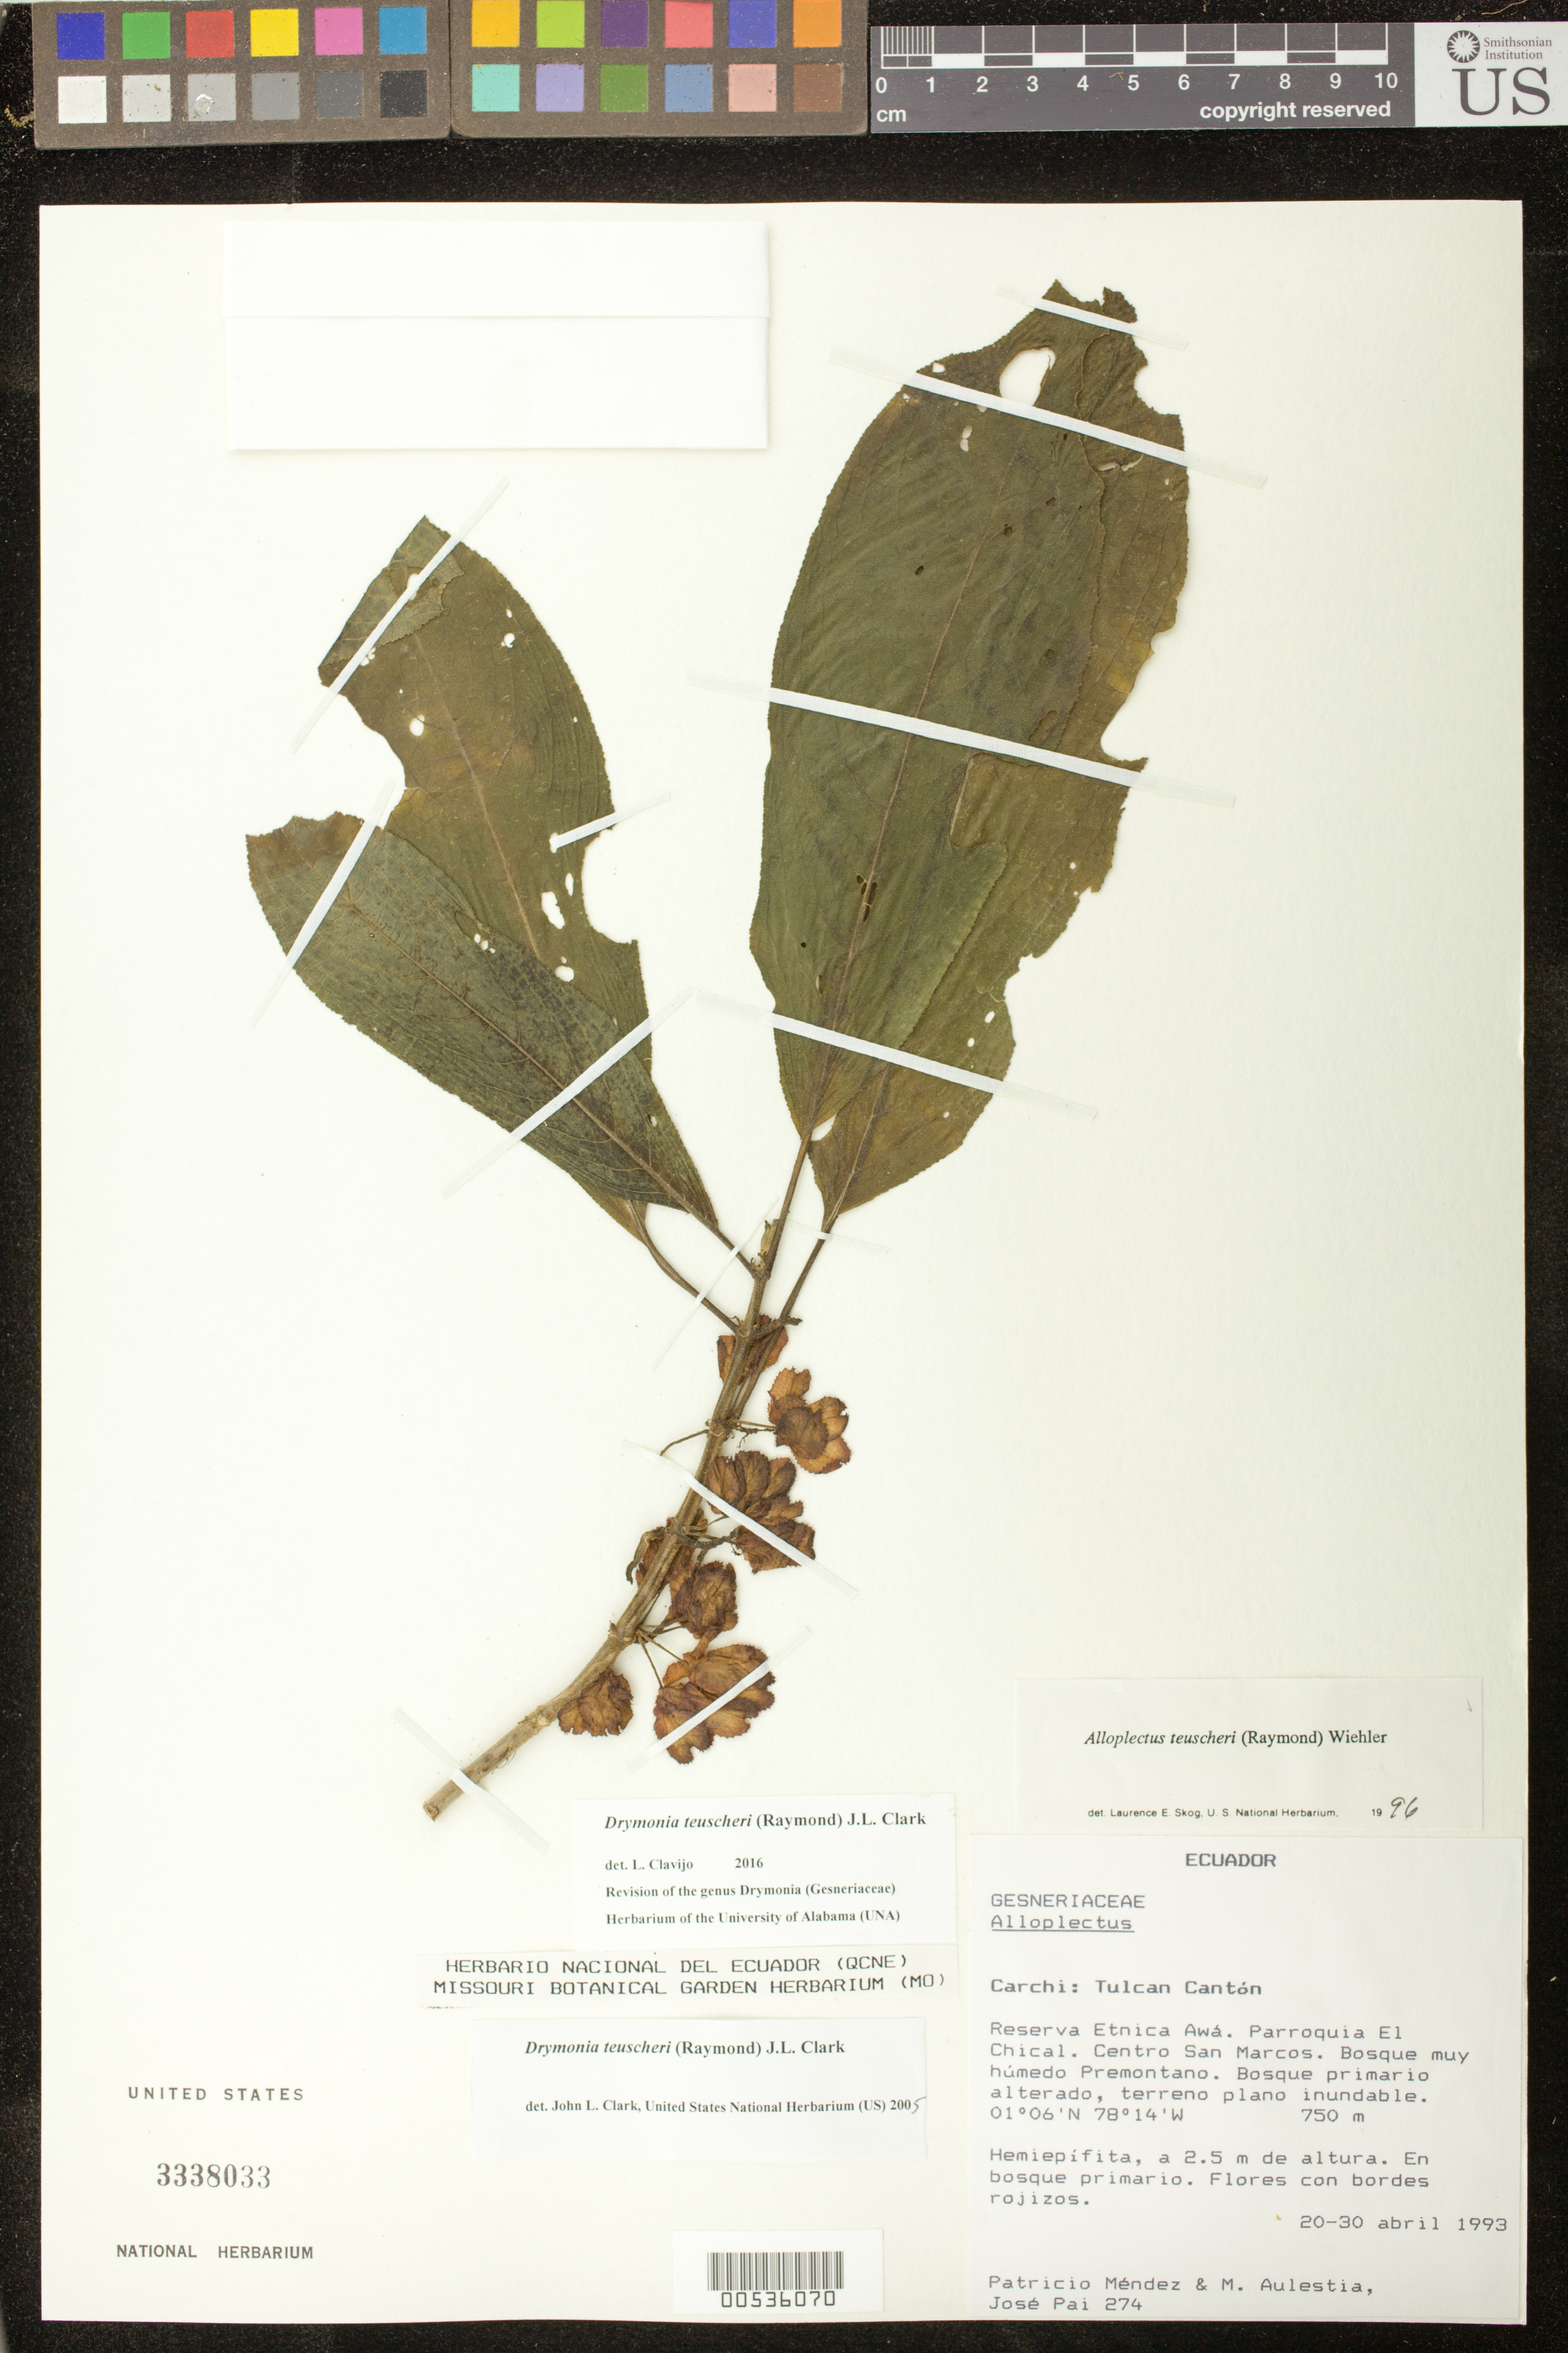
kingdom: Plantae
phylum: Tracheophyta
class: Magnoliopsida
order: Lamiales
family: Gesneriaceae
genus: Drymonia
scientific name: Drymonia teuscheri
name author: (Raymond) J.L. Clark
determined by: Clark, J. L., (SEL), The Marie Selby Botanical Garden (UNITED STATES)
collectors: P. Méndez, M. Aulestia & J. Pai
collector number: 274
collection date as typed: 20-30 Apr 1993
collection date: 1993-04-20/1993-04-30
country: Ecuador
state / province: Carchi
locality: Tulcan: Reserva Etnica Awá, Parroquia El Chical, Centro San Marcos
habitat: Bosque muy húmedo premontano, bosque primario alterado, terreno plano inundable; en primario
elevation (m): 750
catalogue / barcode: US 3338033